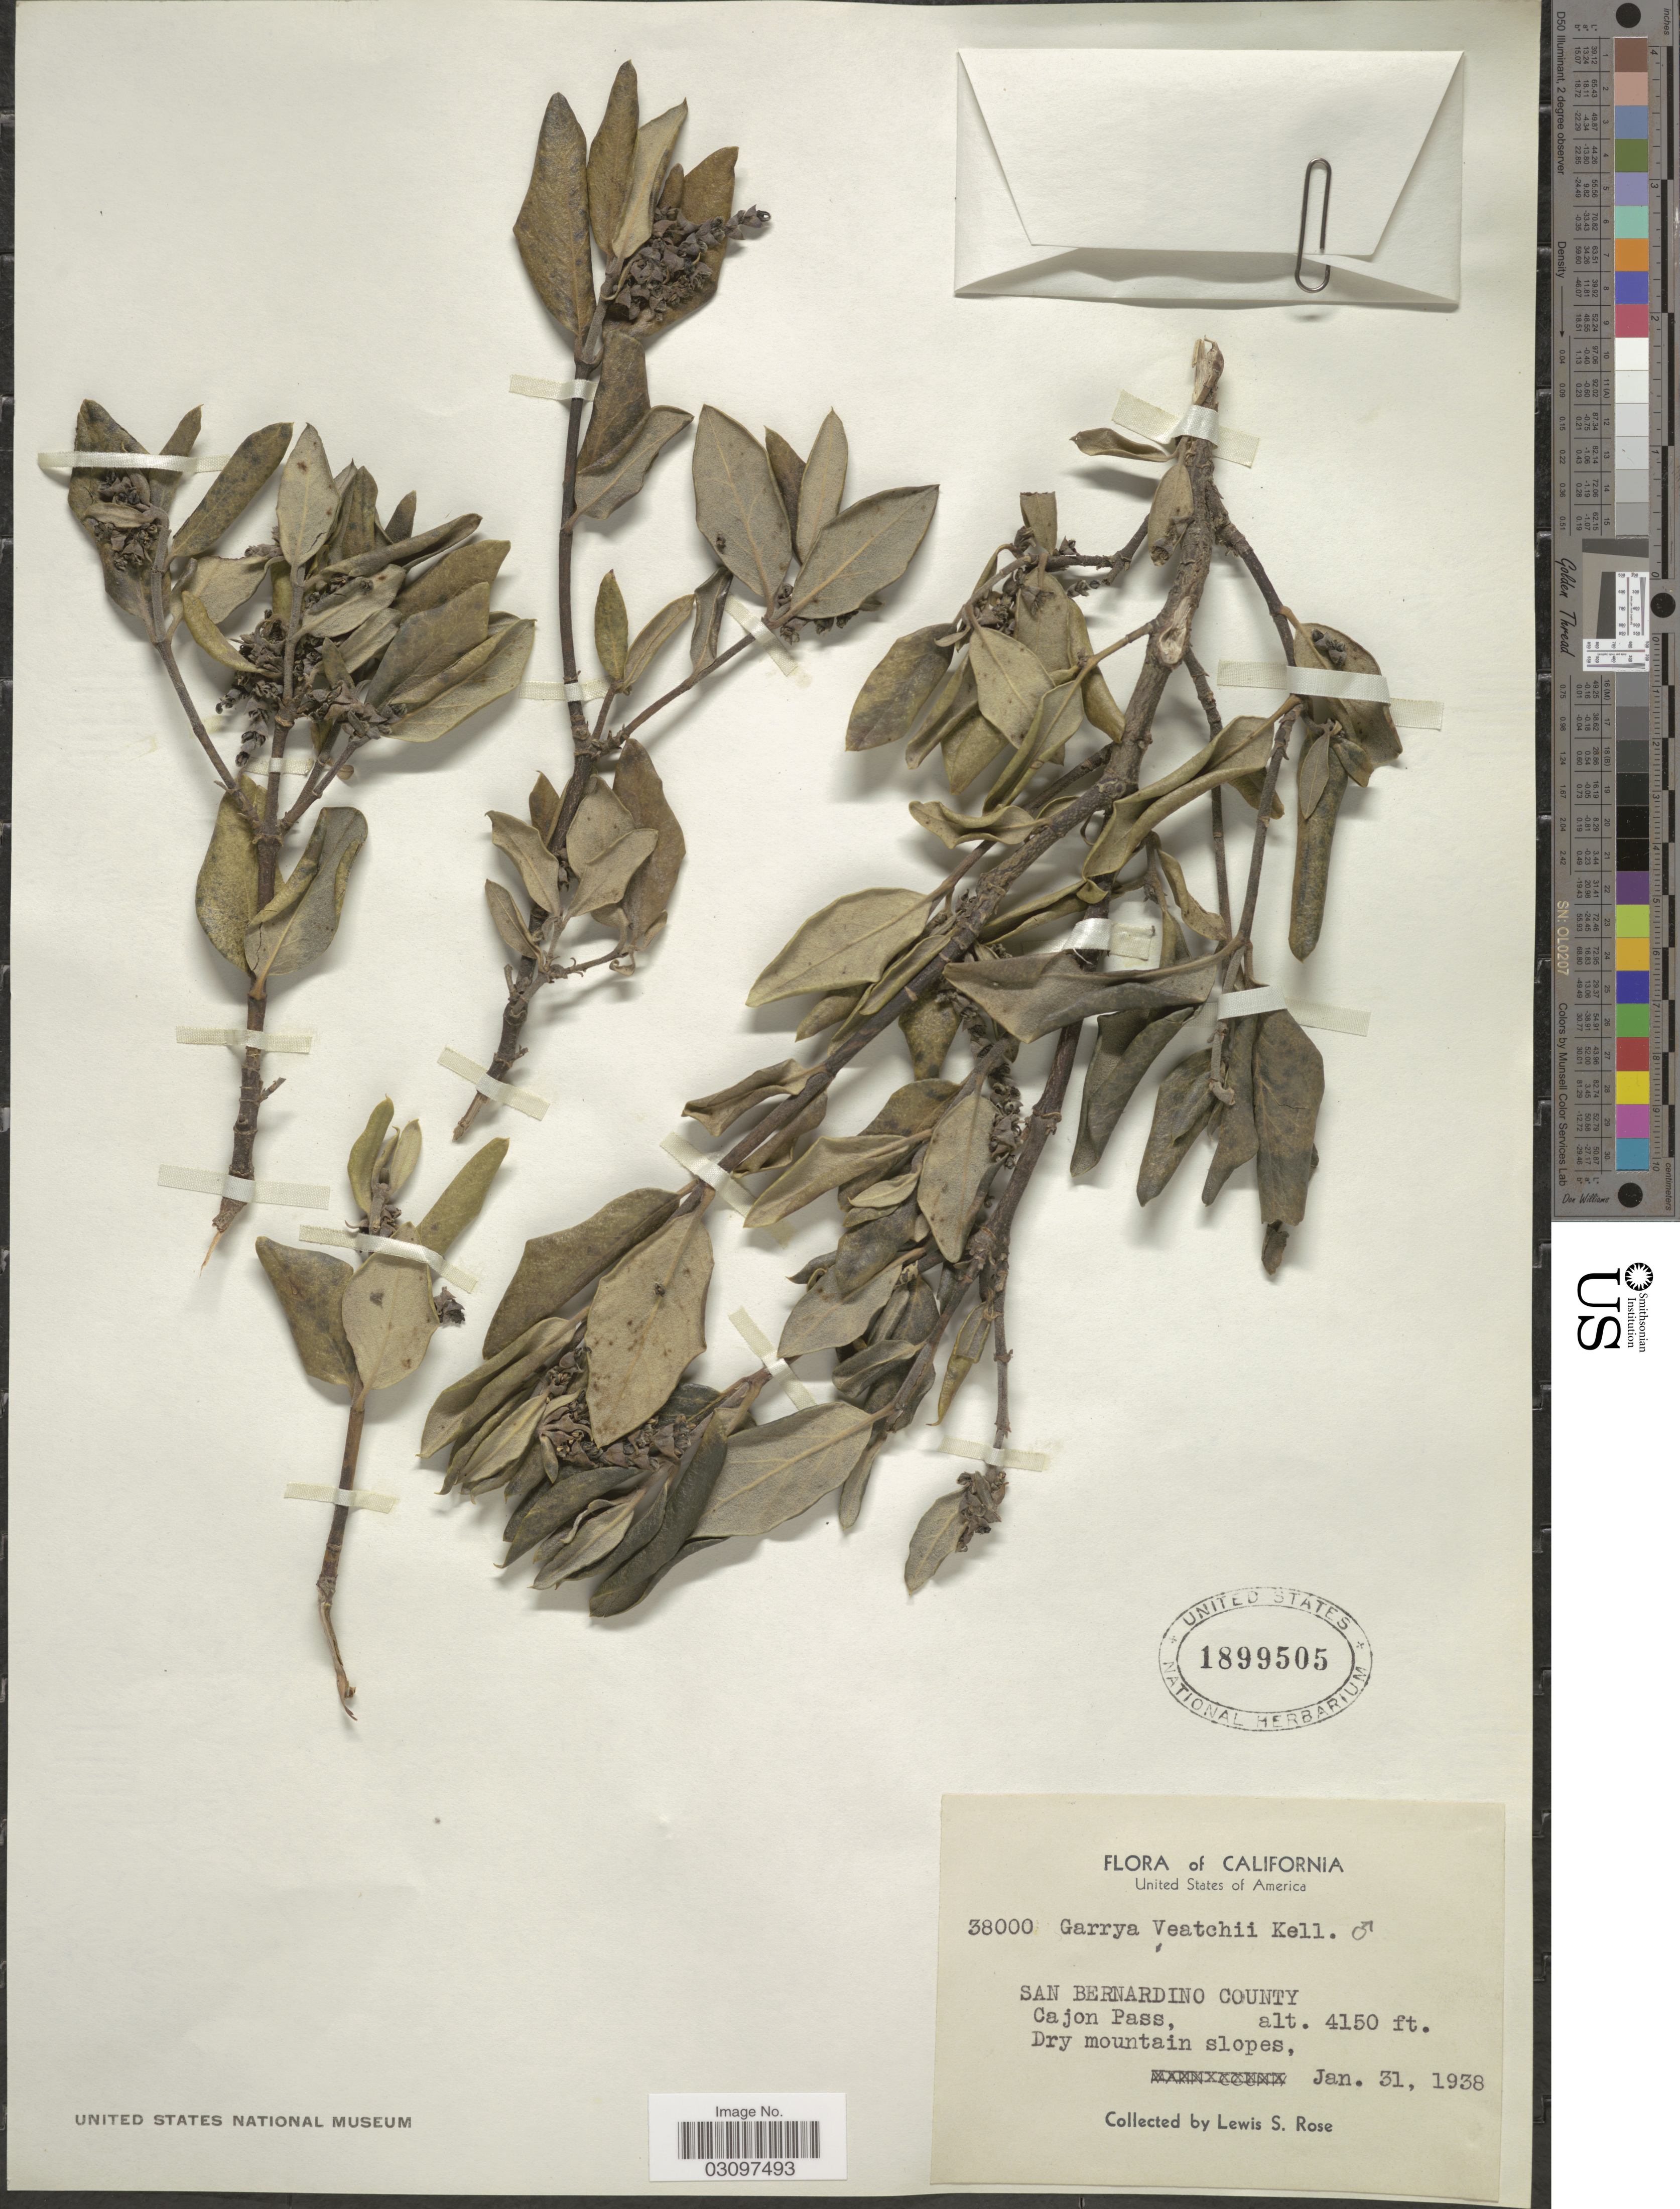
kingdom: Plantae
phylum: Tracheophyta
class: Magnoliopsida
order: Garryales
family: Garryaceae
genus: Garrya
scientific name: Garrya veatchii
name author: Kellogg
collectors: L. S. Rose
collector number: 38000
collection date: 1938-01-31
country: United States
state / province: California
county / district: San Bernardino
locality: San Bernardino County. Cajon Pass. Dry mountain slopes.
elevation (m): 1265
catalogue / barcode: US 1899505